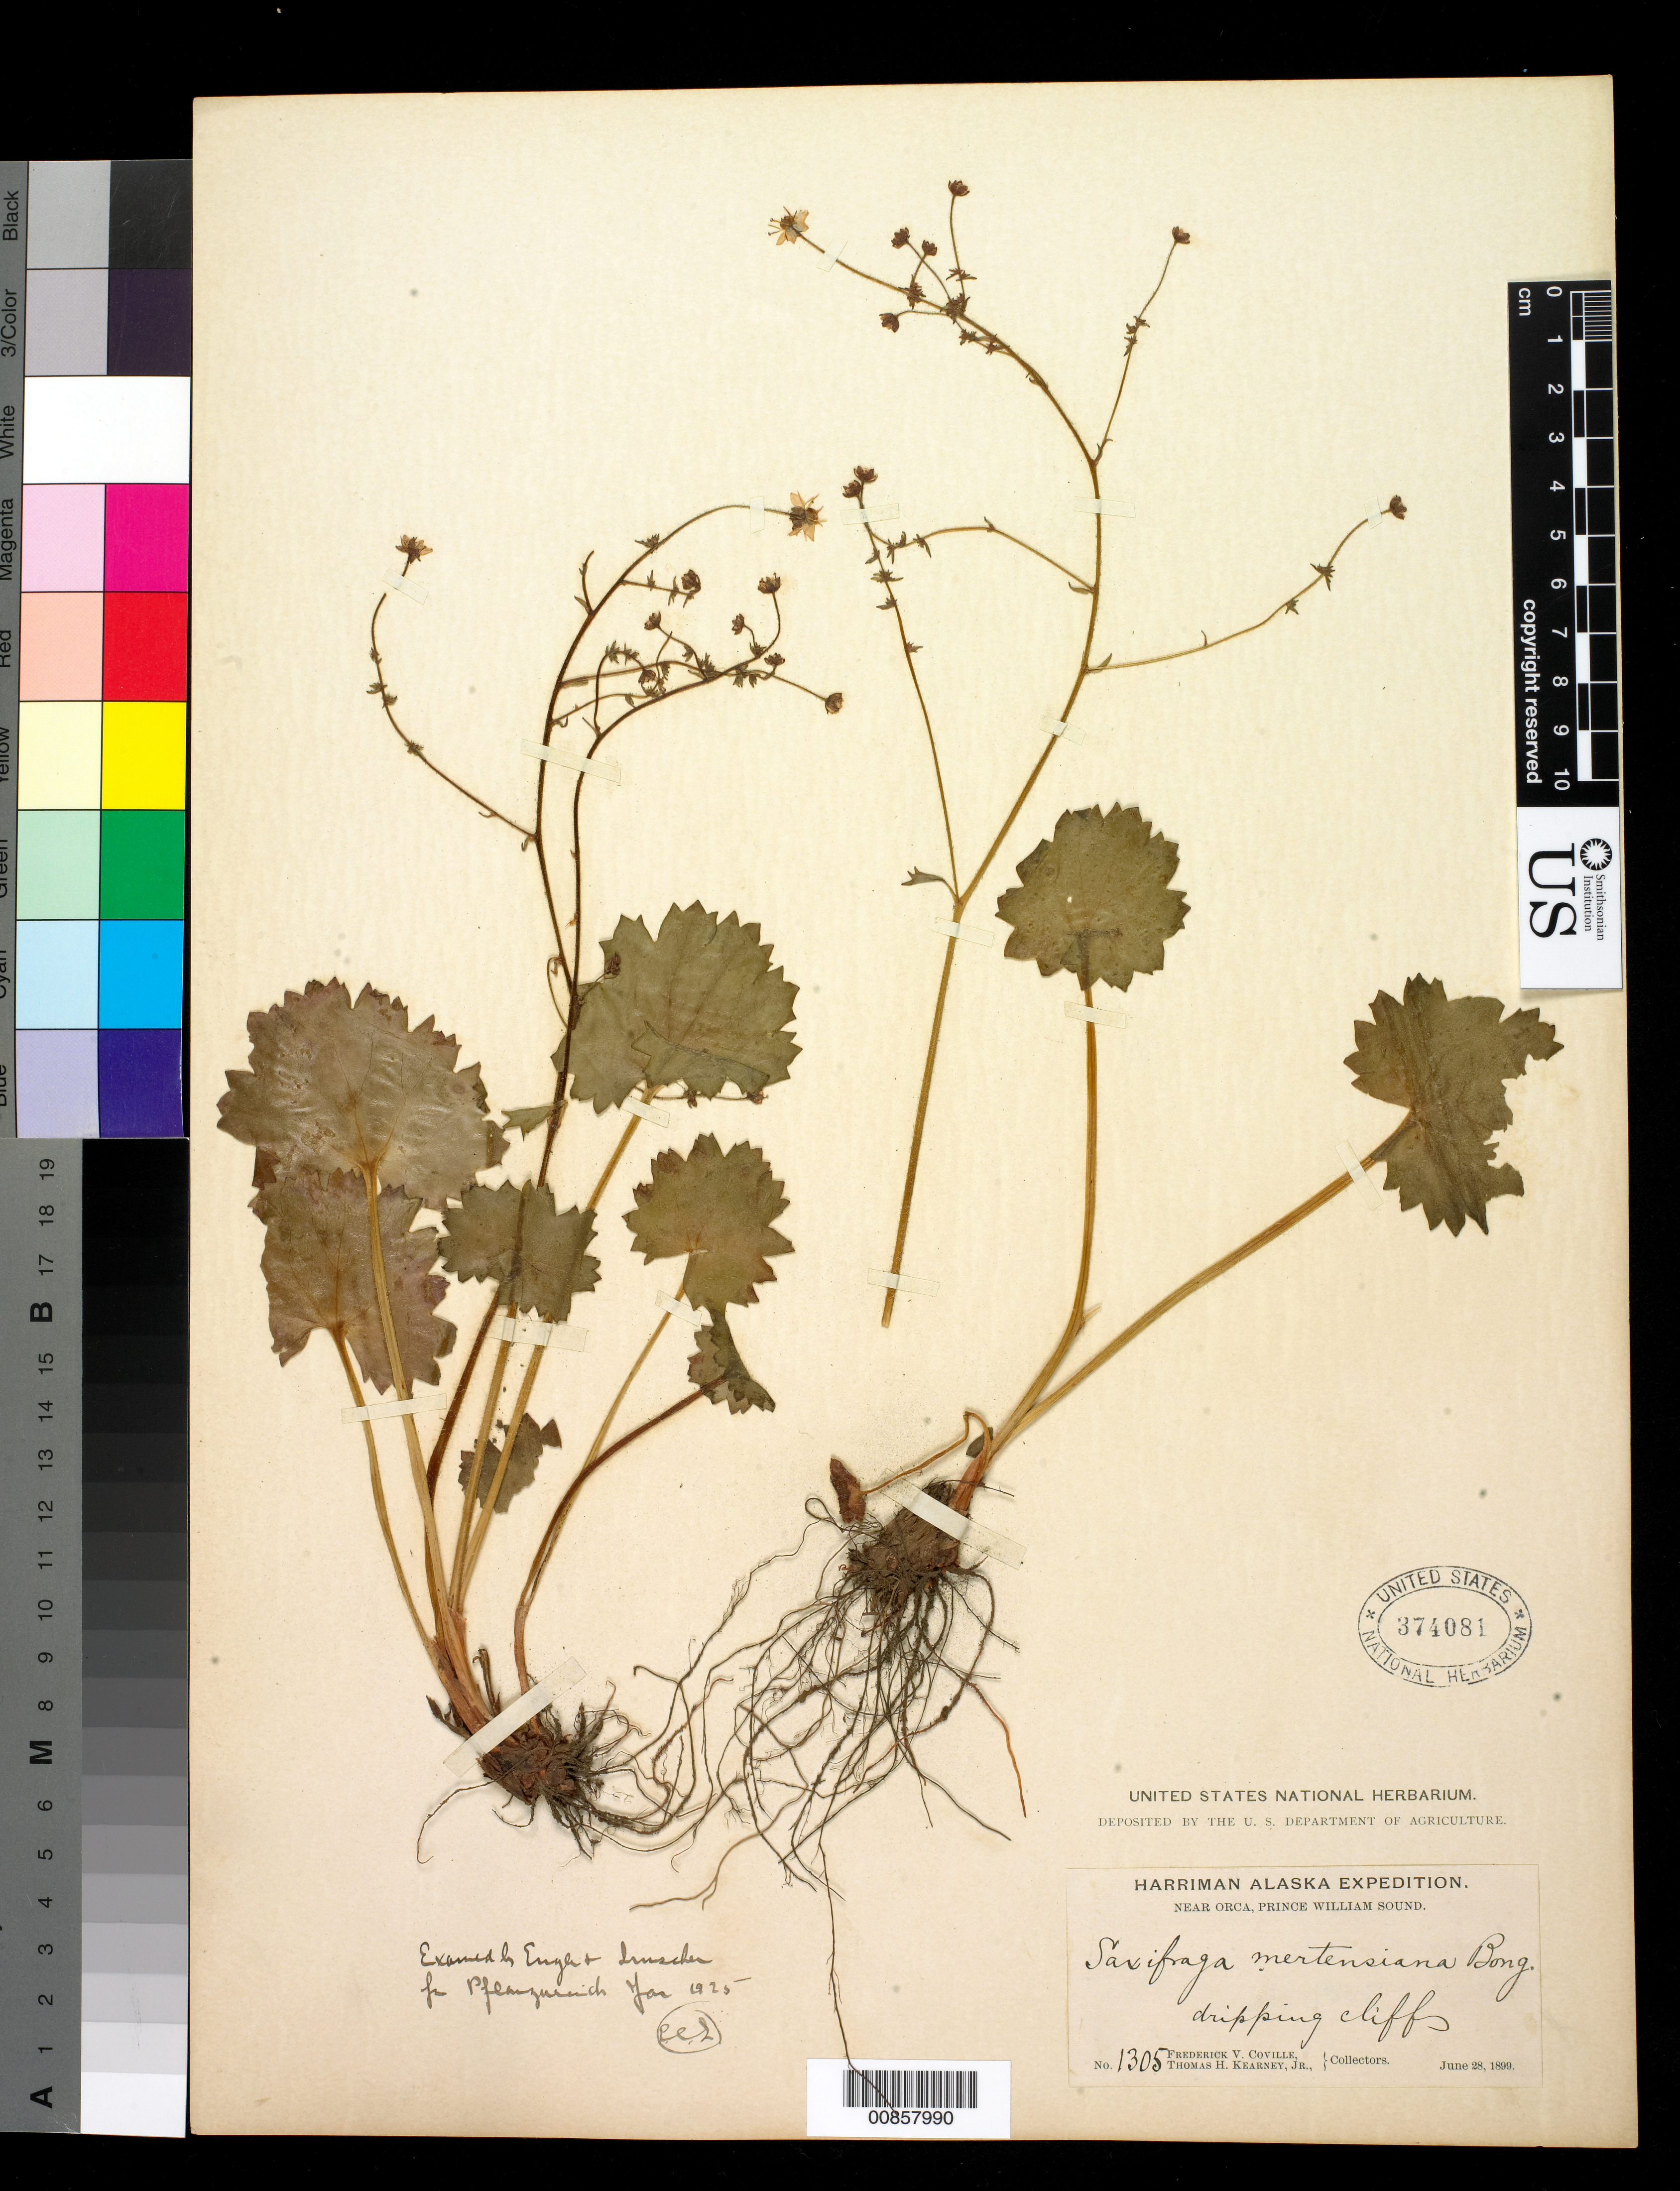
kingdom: Plantae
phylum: Tracheophyta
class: Magnoliopsida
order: Saxifragales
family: Saxifragaceae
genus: Saxifraga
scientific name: Saxifraga mertensiana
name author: Bong.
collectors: F. V. Coville & T. H. Kearney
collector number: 1305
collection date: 1899-06-28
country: United States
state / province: Alaska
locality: Near Orca, Prince William Sound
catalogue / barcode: US 374081